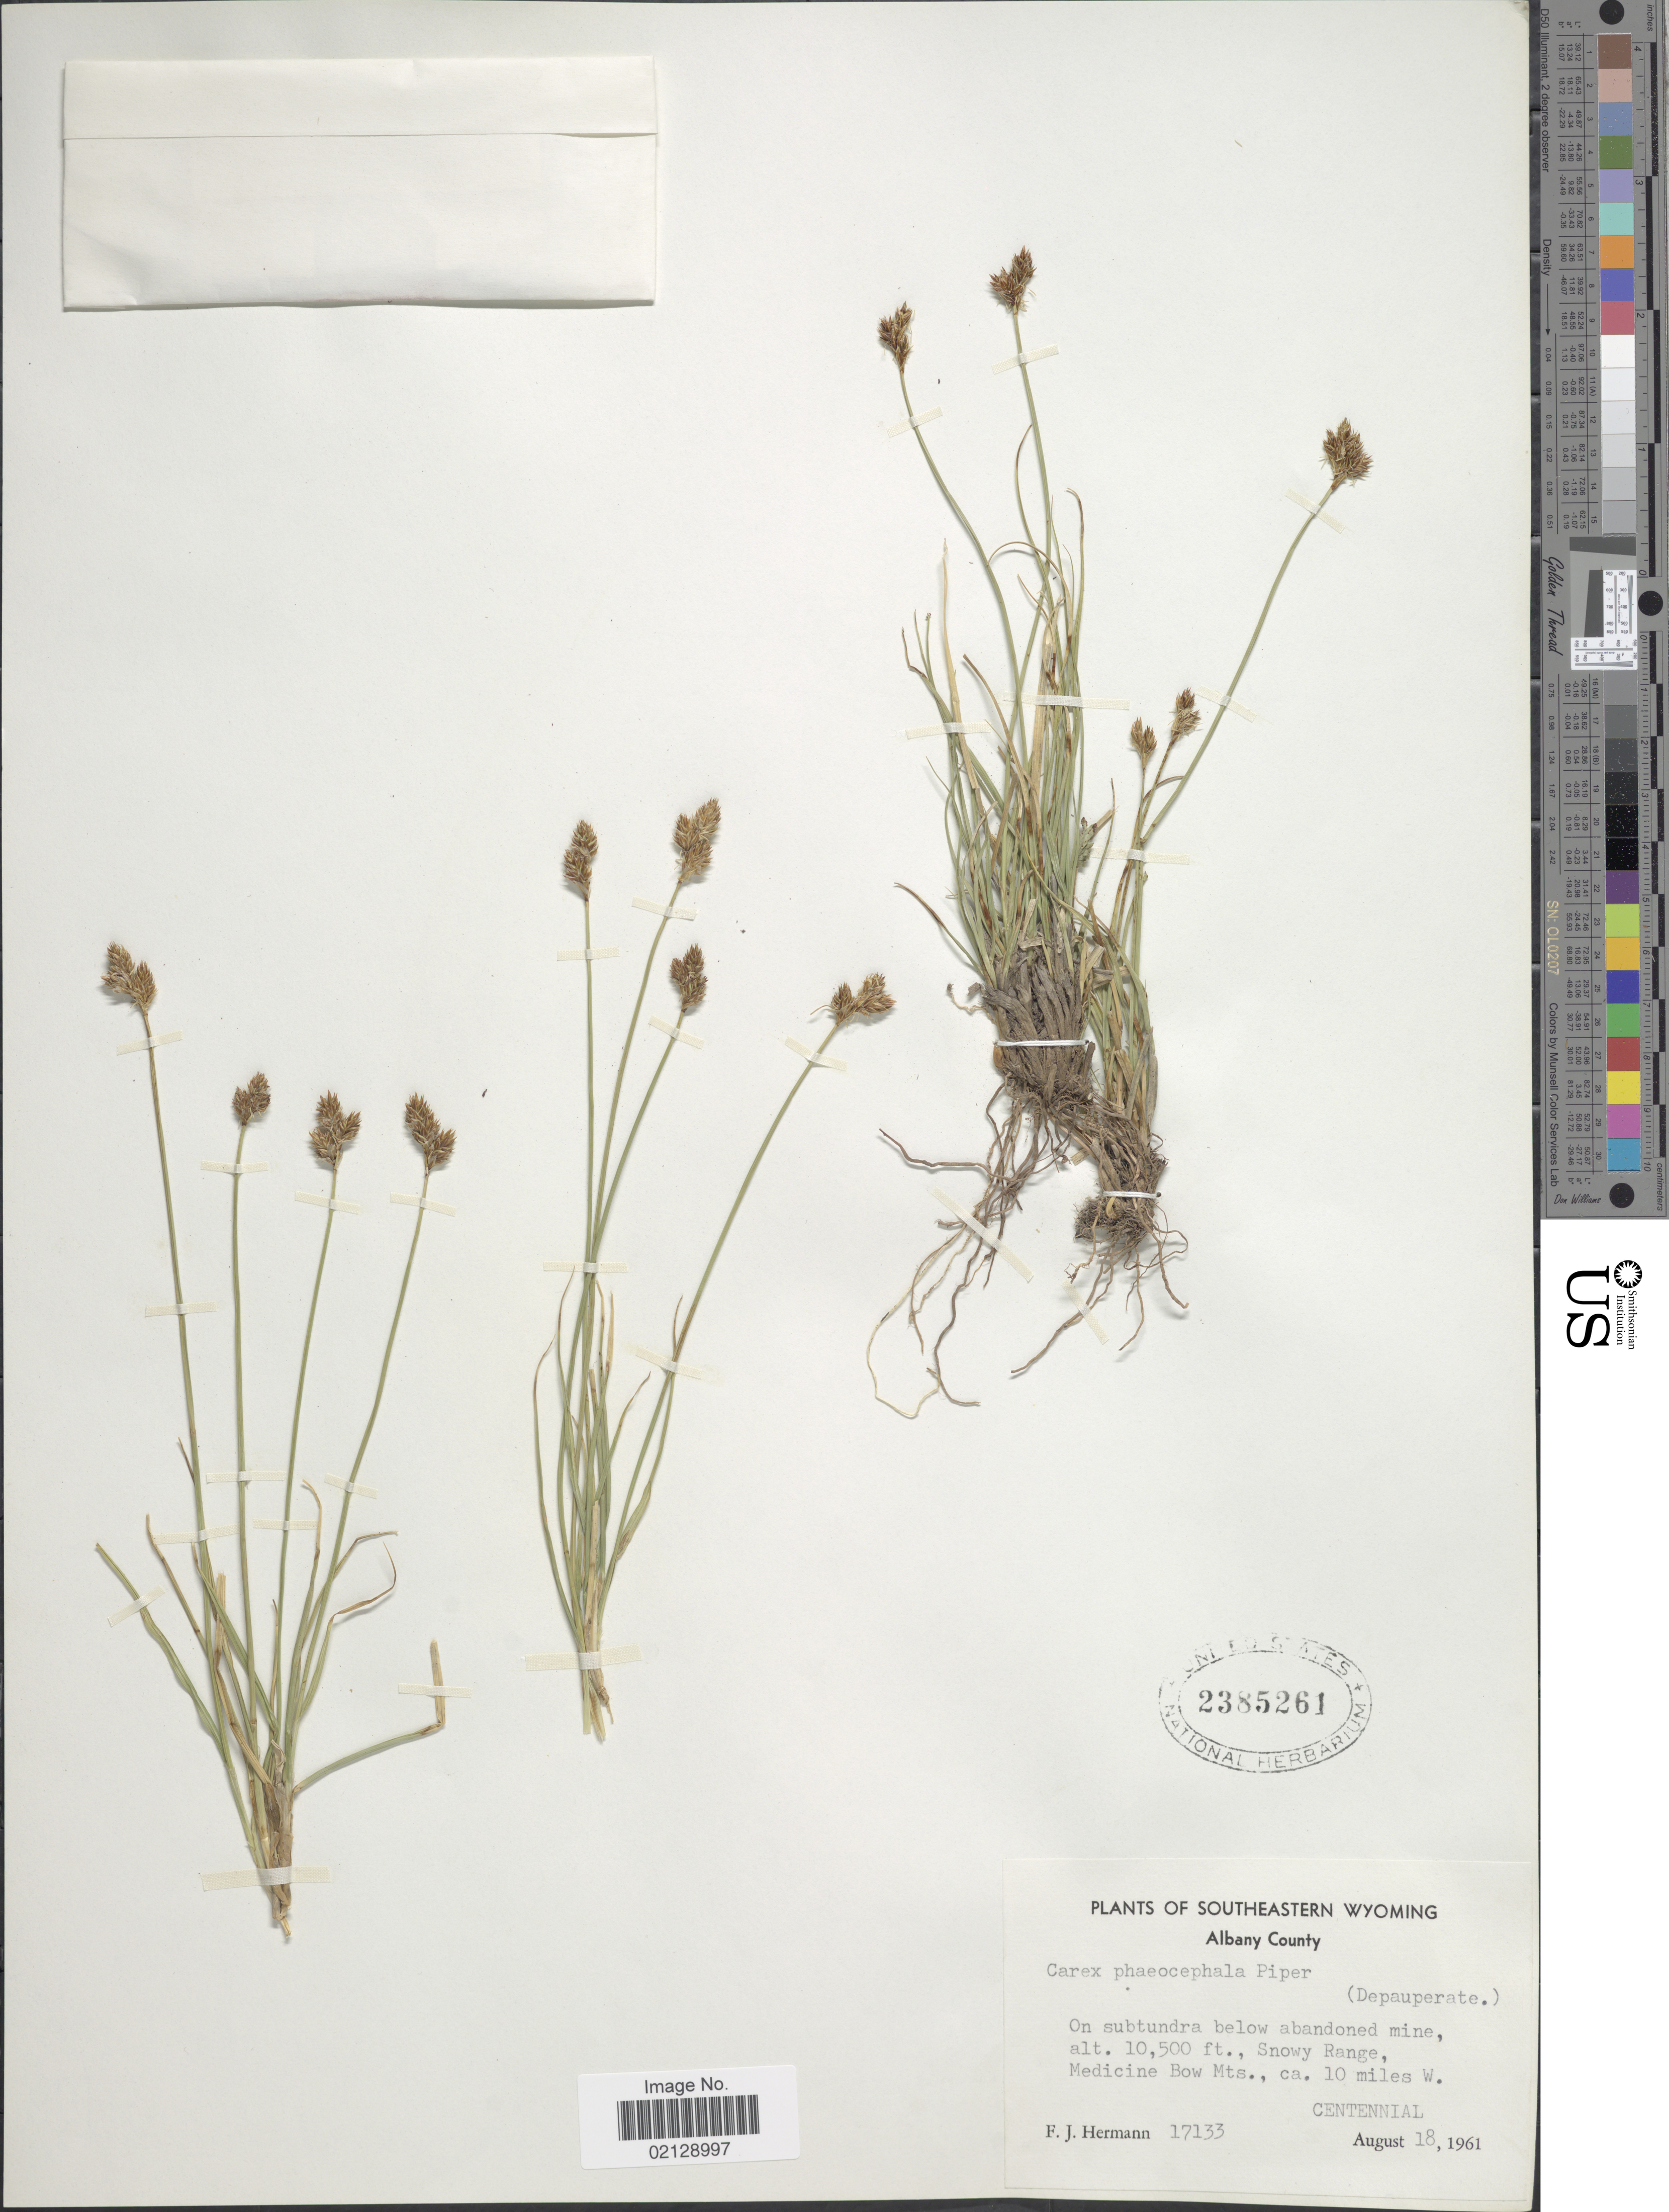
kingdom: Plantae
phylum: Tracheophyta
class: Liliopsida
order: Poales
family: Cyperaceae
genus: Carex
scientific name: Carex phaeocephala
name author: Piper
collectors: F. J. Hermann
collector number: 17133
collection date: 1961-08-18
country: United States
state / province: Wyoming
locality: Southeastern Wyoming, Albany County, On subtundra below abandaned mine, Snowy Range, Medicine Bow Mts., 10 miels W. Centennial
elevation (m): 3200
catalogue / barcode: US 2385261